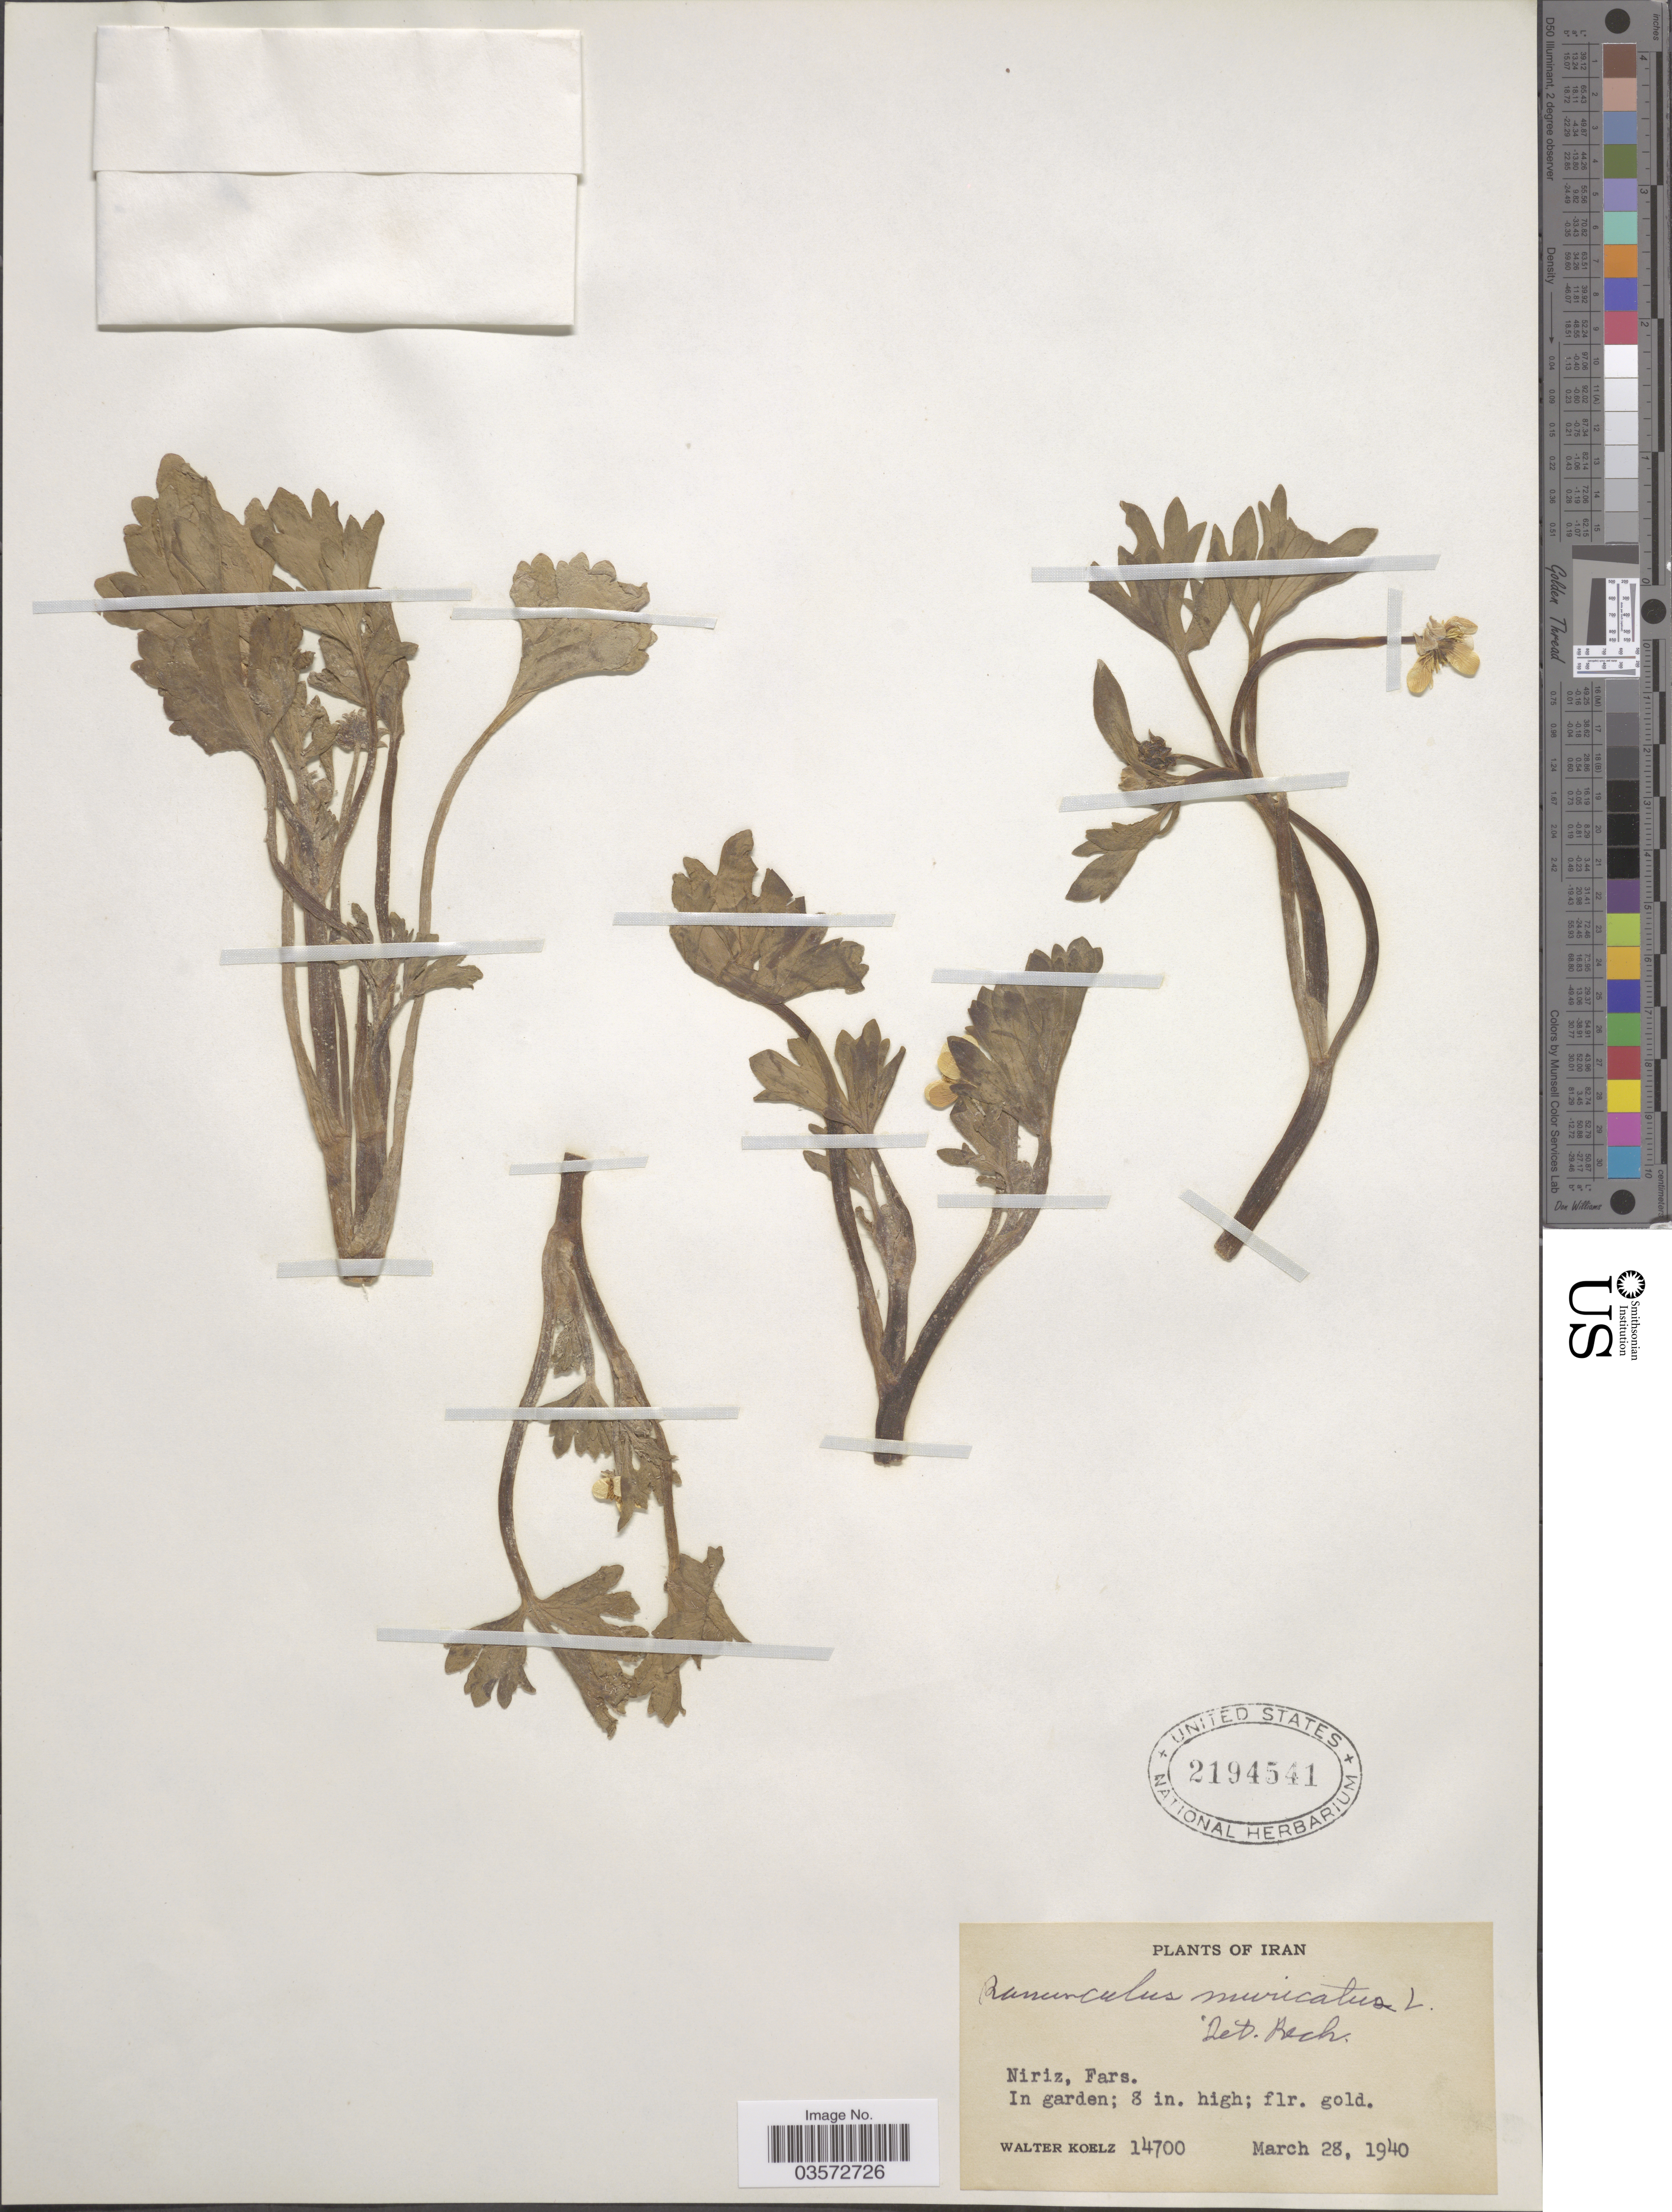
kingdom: Plantae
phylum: Tracheophyta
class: Magnoliopsida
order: Ranunculales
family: Ranunculaceae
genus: Ranunculus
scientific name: Ranunculus muricatus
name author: L.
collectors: W. N. Koelz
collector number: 14700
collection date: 1940-03-28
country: Iran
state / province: Fars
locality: Niriz. In garden.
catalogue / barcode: US 2194541